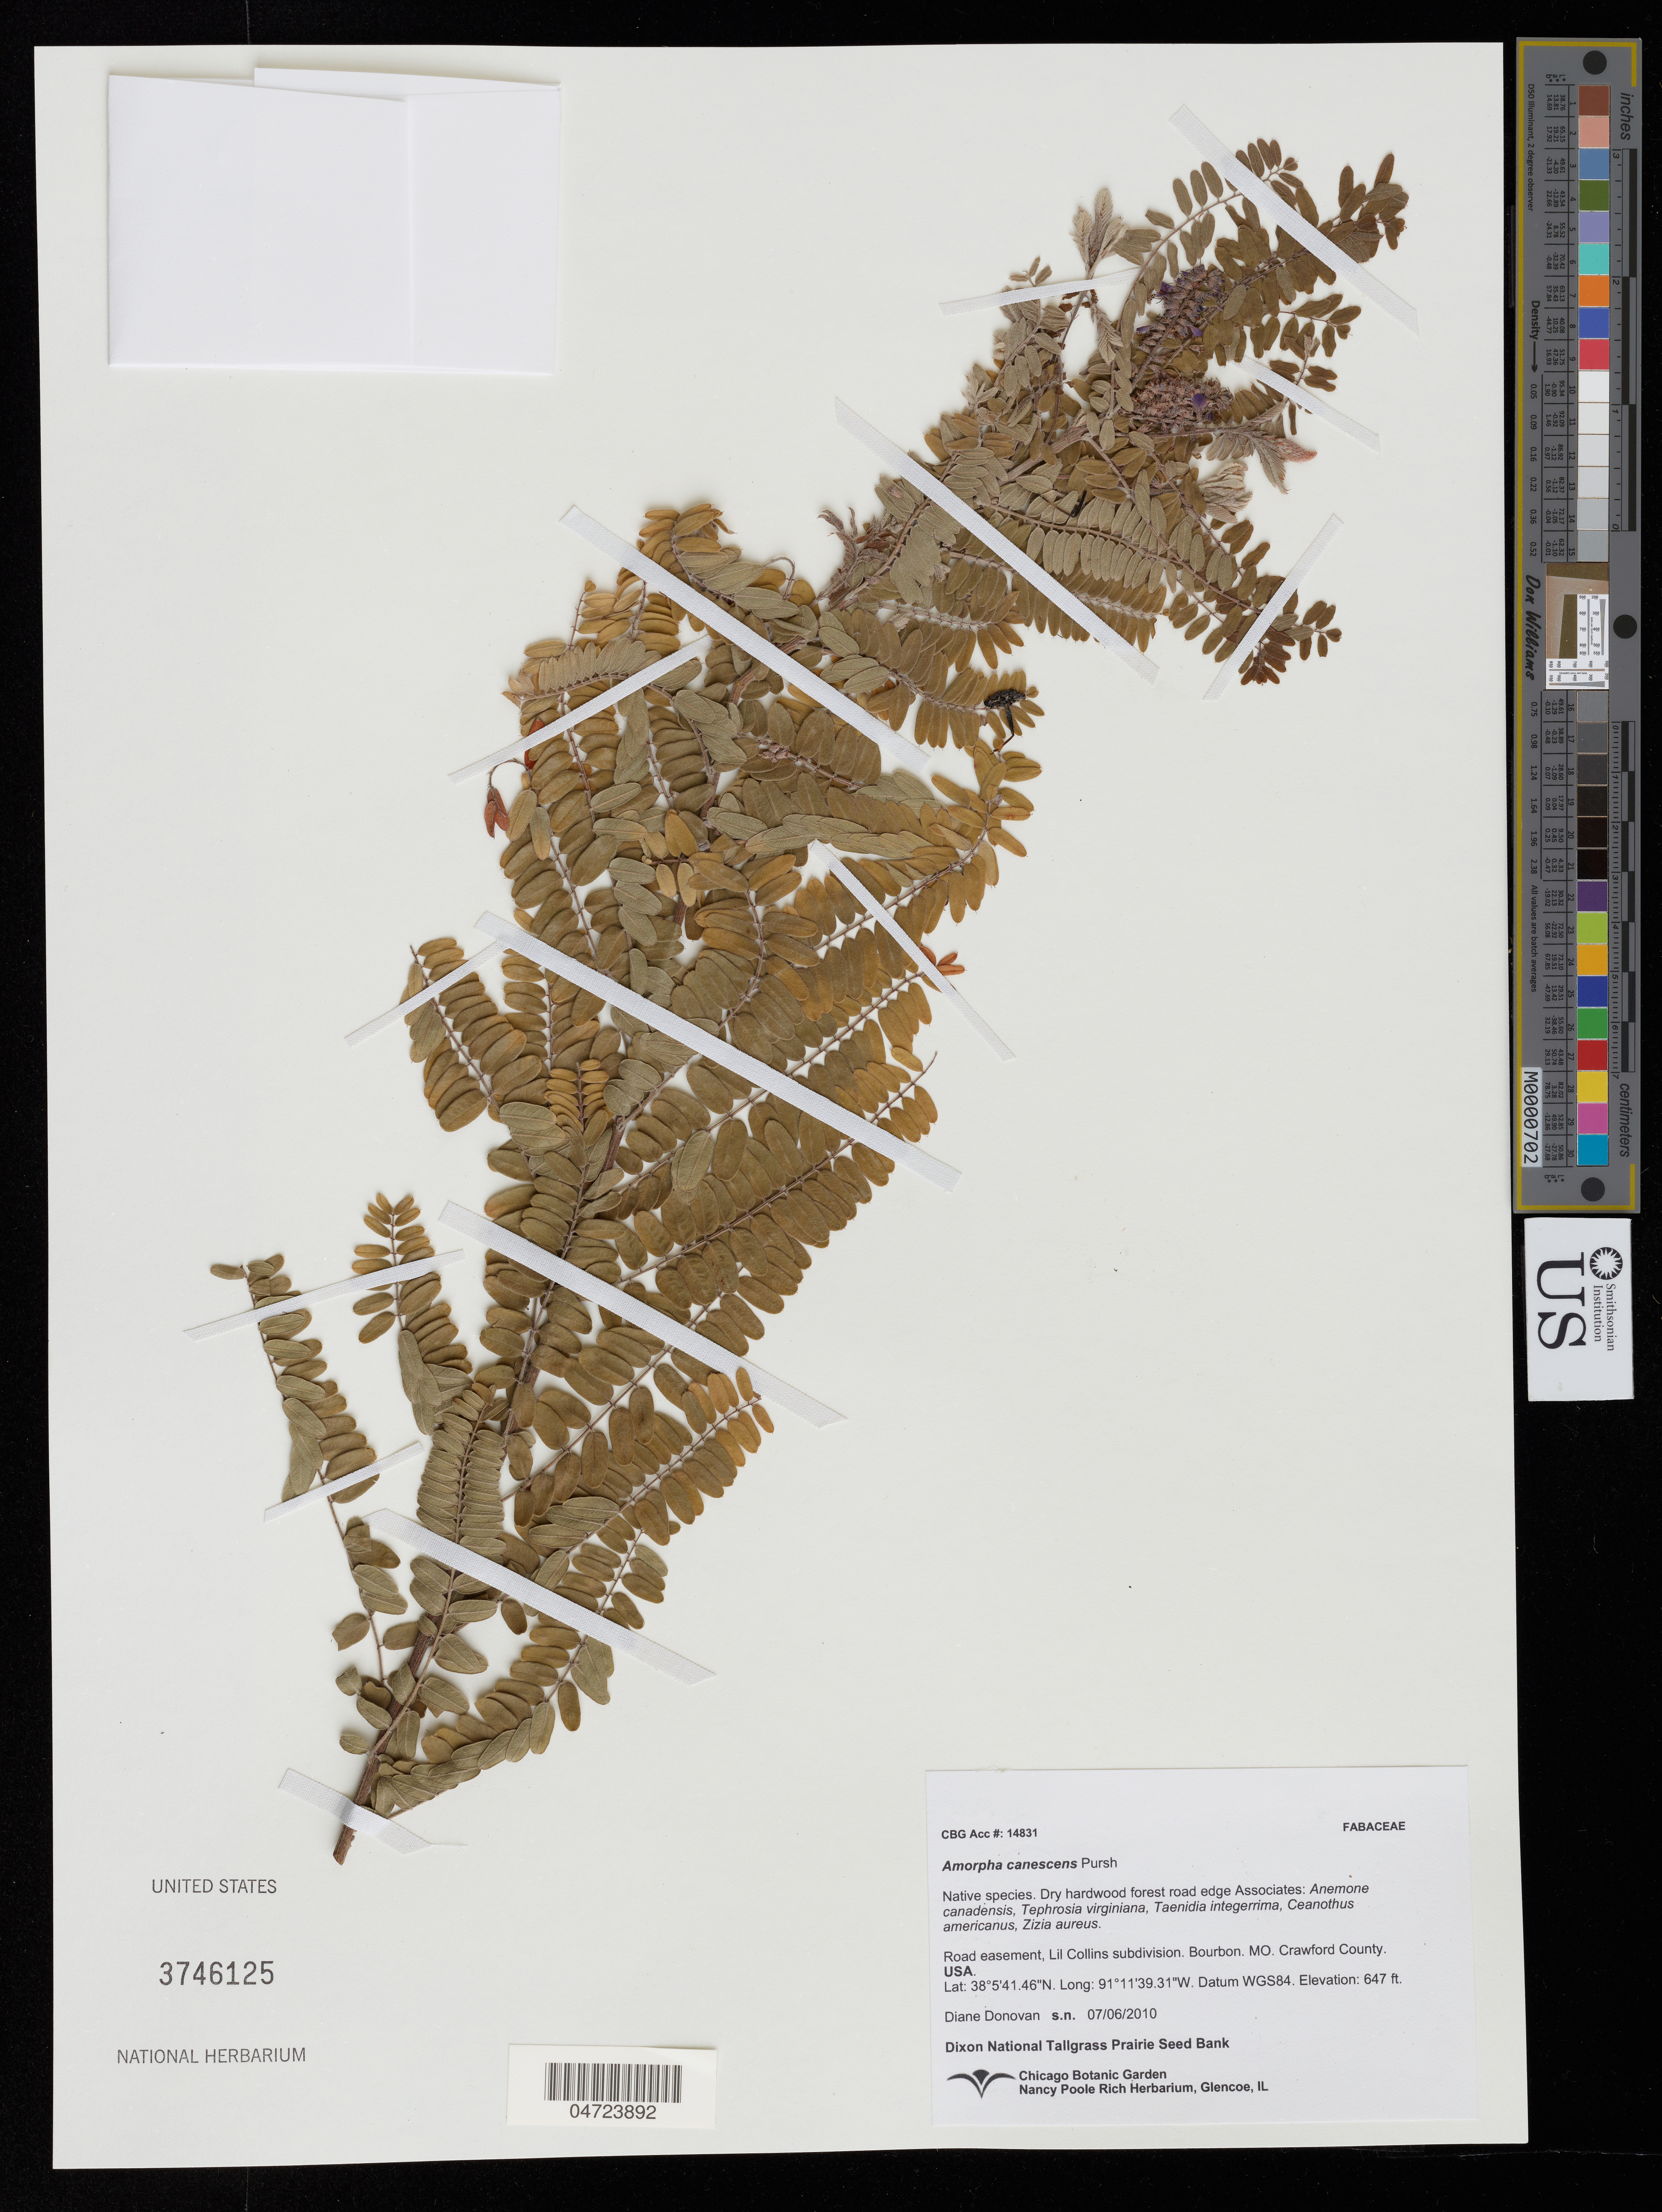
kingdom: Plantae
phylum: Tracheophyta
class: Magnoliopsida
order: Fabales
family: Fabaceae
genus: Amorpha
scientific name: Amorpha canescens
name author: Pursh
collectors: D. Donovan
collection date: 2010-07-06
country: United States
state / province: Missouri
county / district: Crawford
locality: Road easement, Lil Collins subdivision. Bourbon. Crawford County.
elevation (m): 197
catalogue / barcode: US 3746125